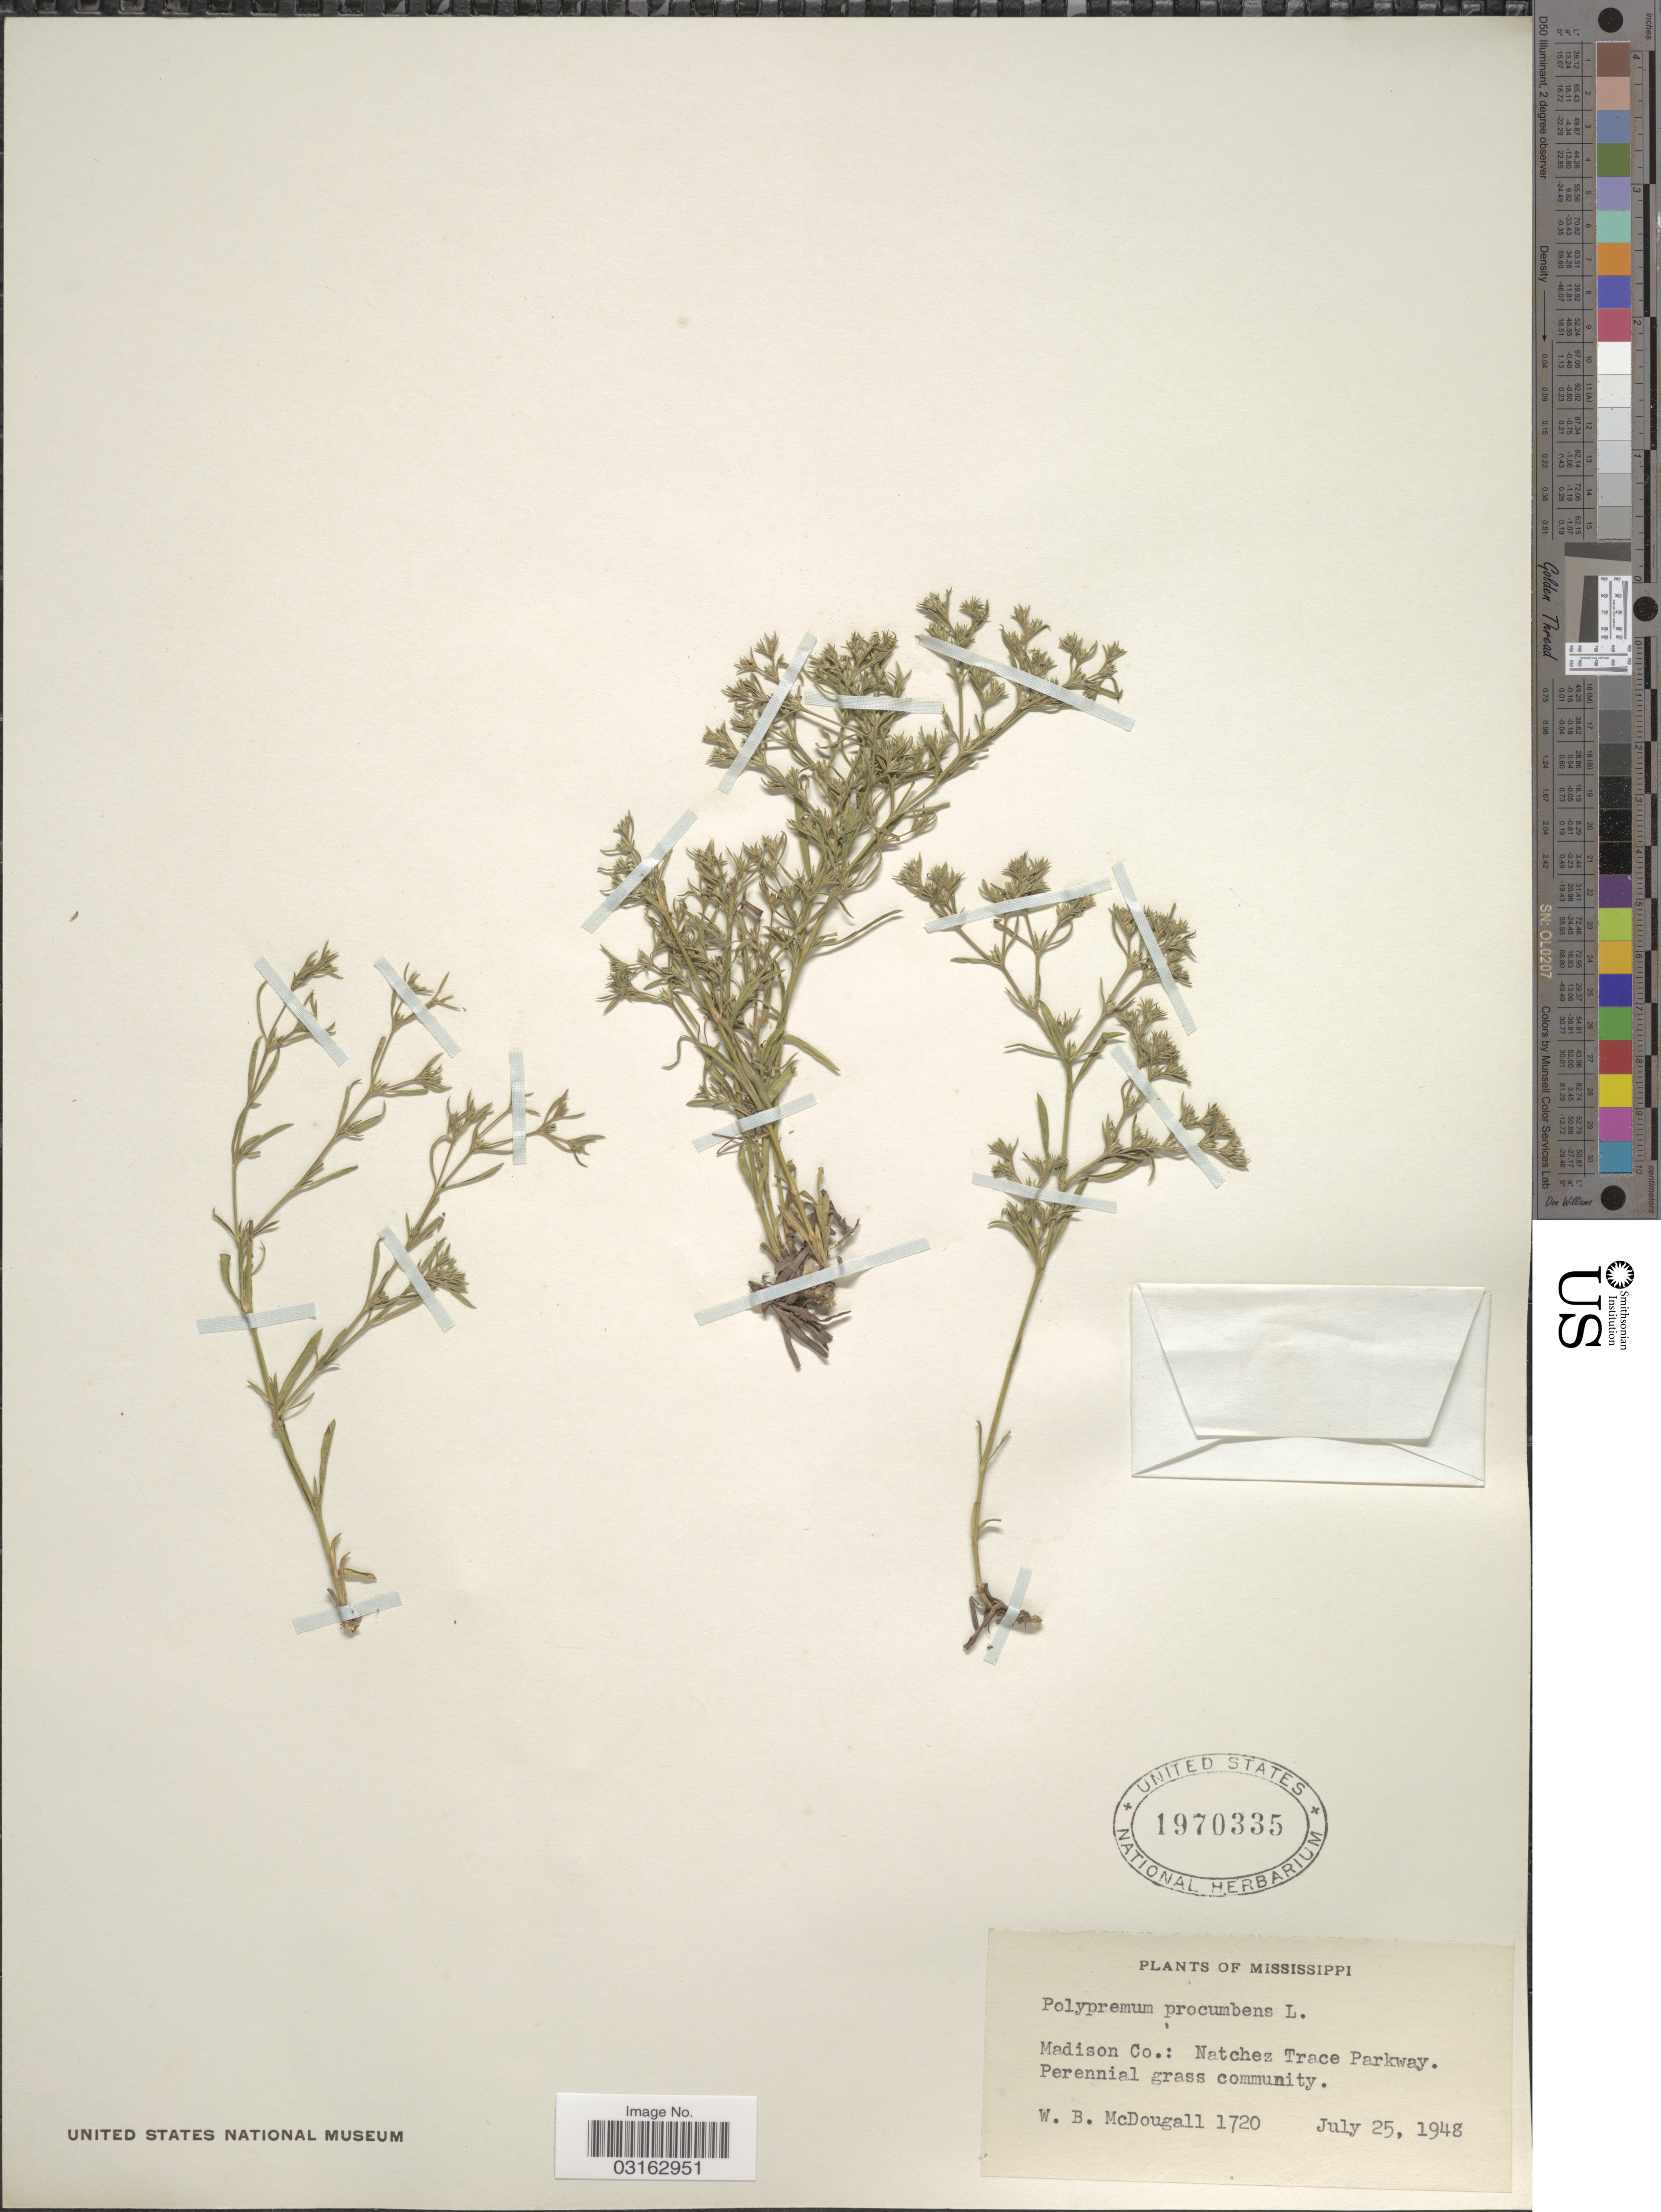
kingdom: Plantae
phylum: Tracheophyta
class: Magnoliopsida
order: Lamiales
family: Tetrachondraceae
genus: Polypremum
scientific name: Polypremum procumbens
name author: L.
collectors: W. B. McDougall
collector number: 1720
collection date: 1948-07-25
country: United States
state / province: Mississippi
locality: Madison Co.: Natchez Trace Parkway.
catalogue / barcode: US 1970335